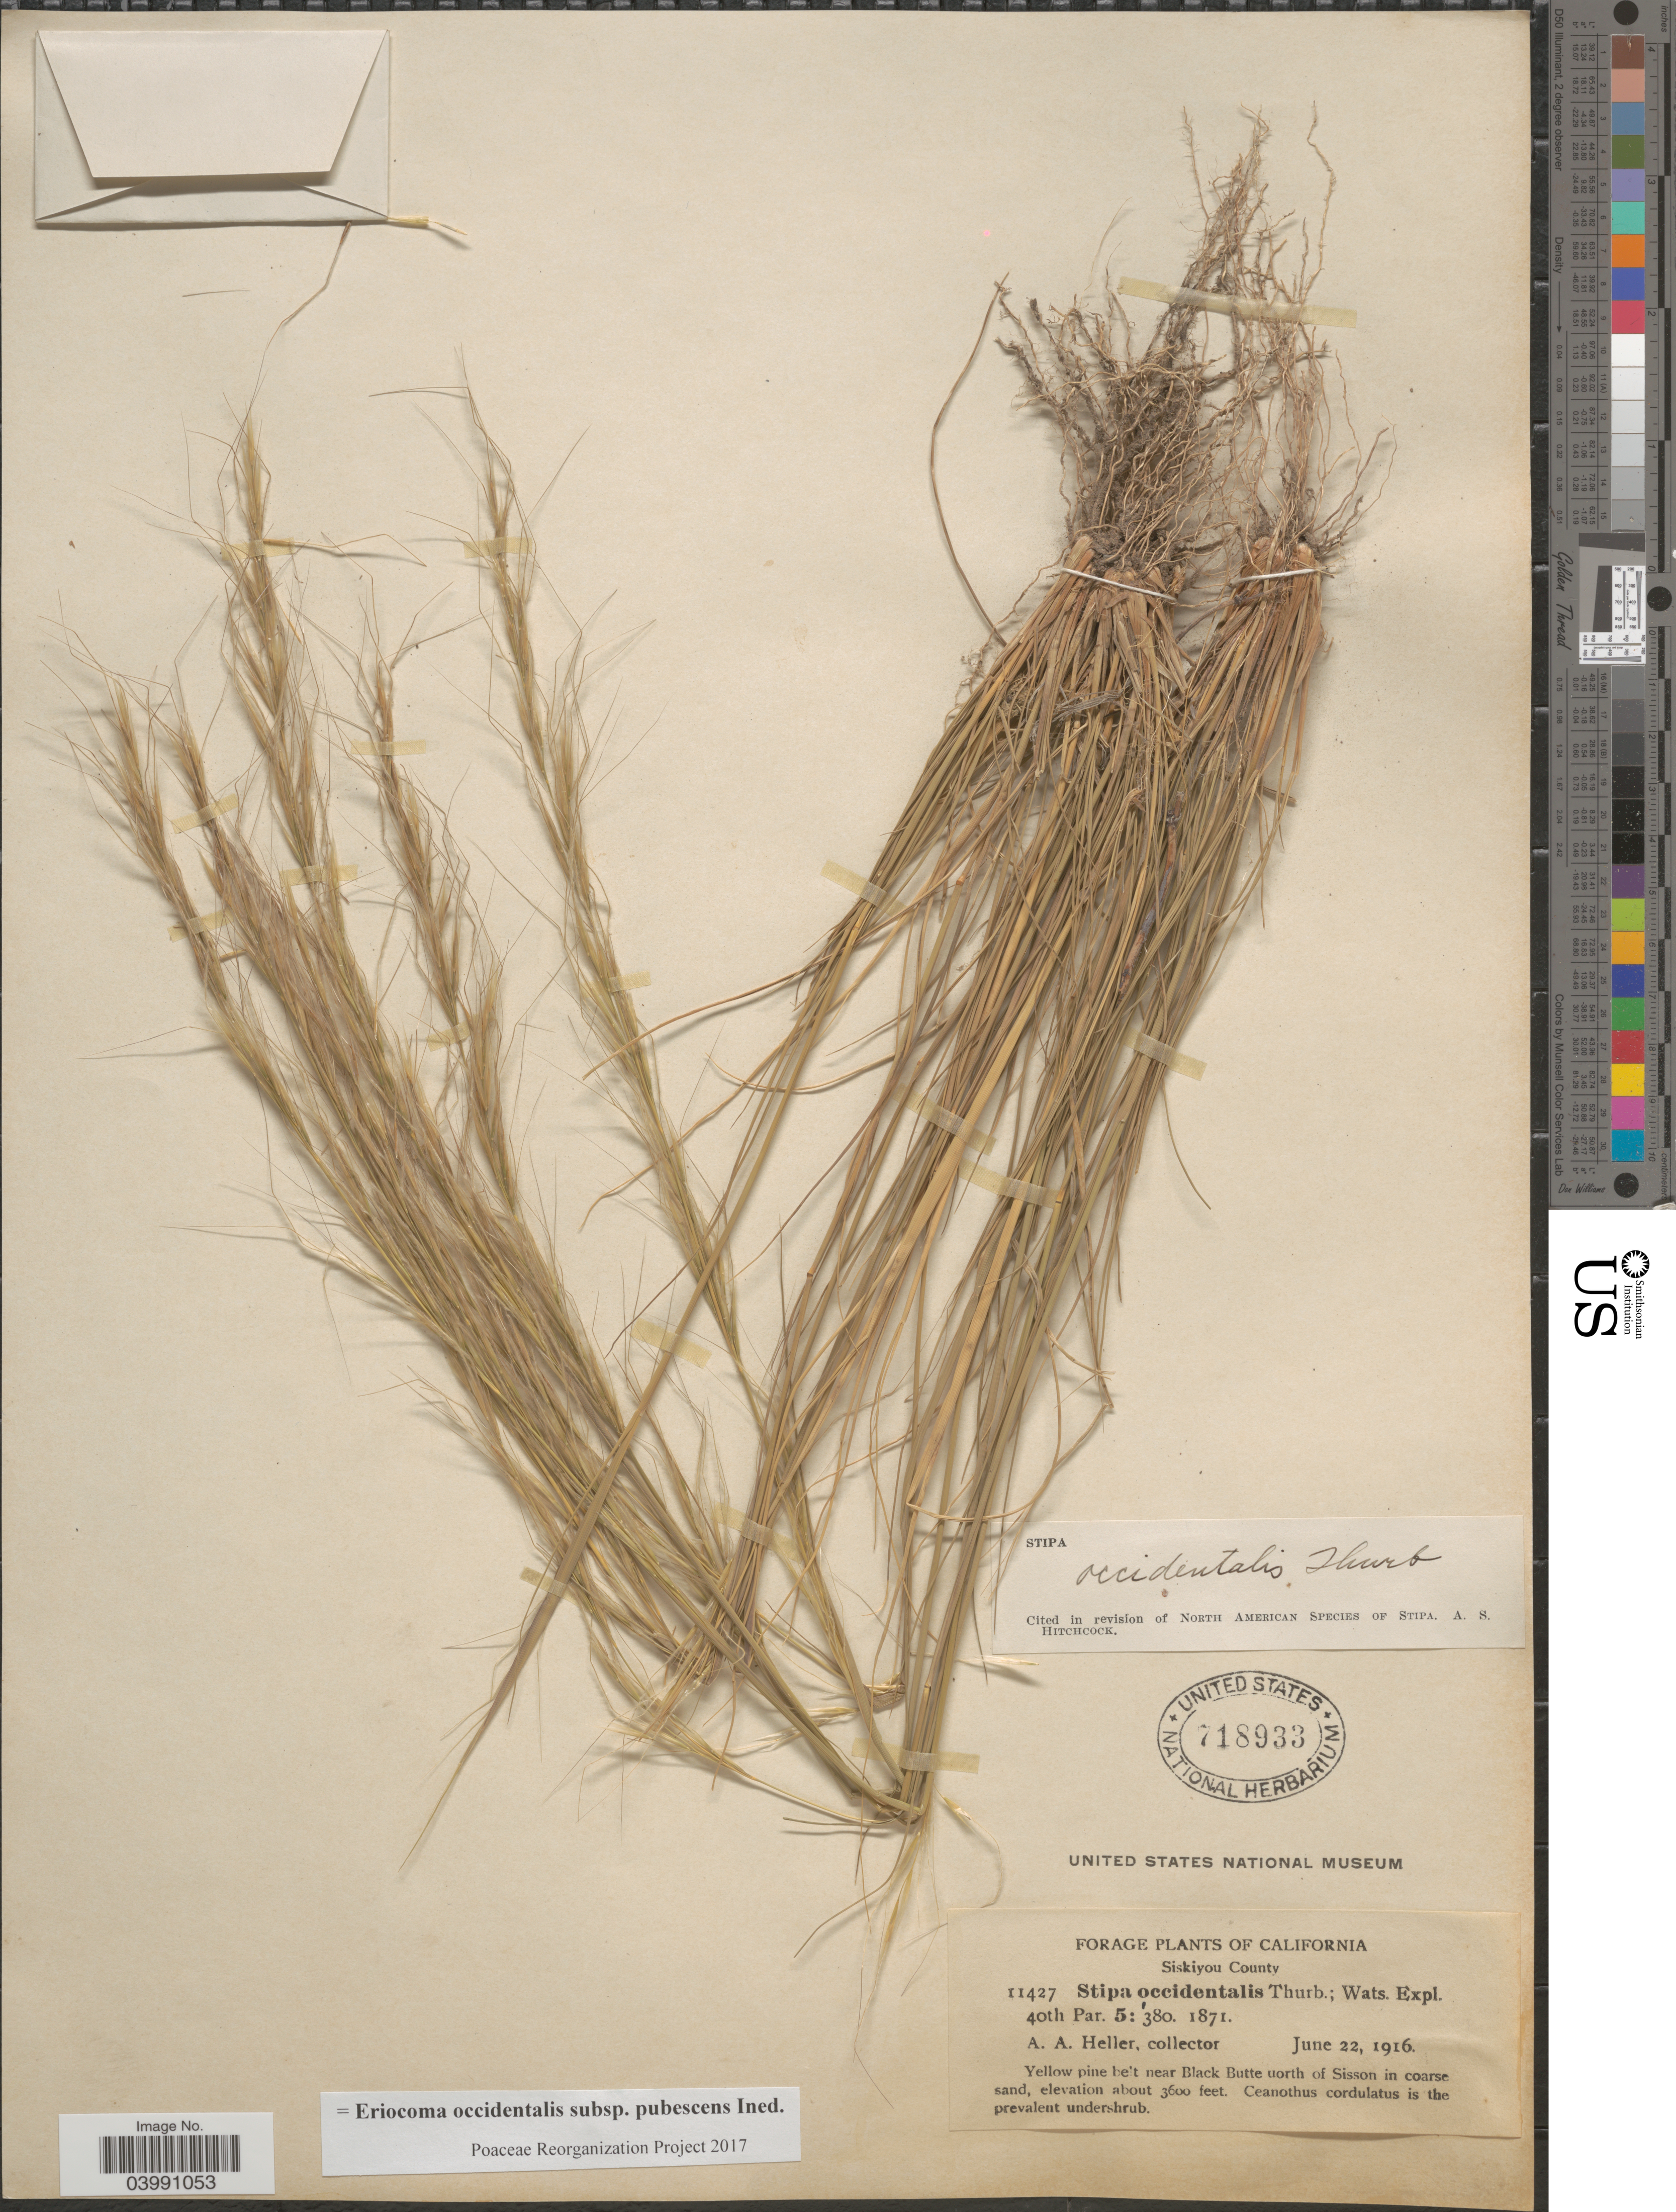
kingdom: Plantae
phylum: Tracheophyta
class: Liliopsida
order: Poales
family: Poaceae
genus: Eriocoma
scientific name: Eriocoma occidentalis subsp. pubescens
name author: (Vasey) Romasch.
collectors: A. A. Heller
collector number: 11427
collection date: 1916-06-22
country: United States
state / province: California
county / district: Siskiyou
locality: Siskiyou County. Yellow pine belt near Black Butte north of Sisson.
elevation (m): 1097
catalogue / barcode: US 718933